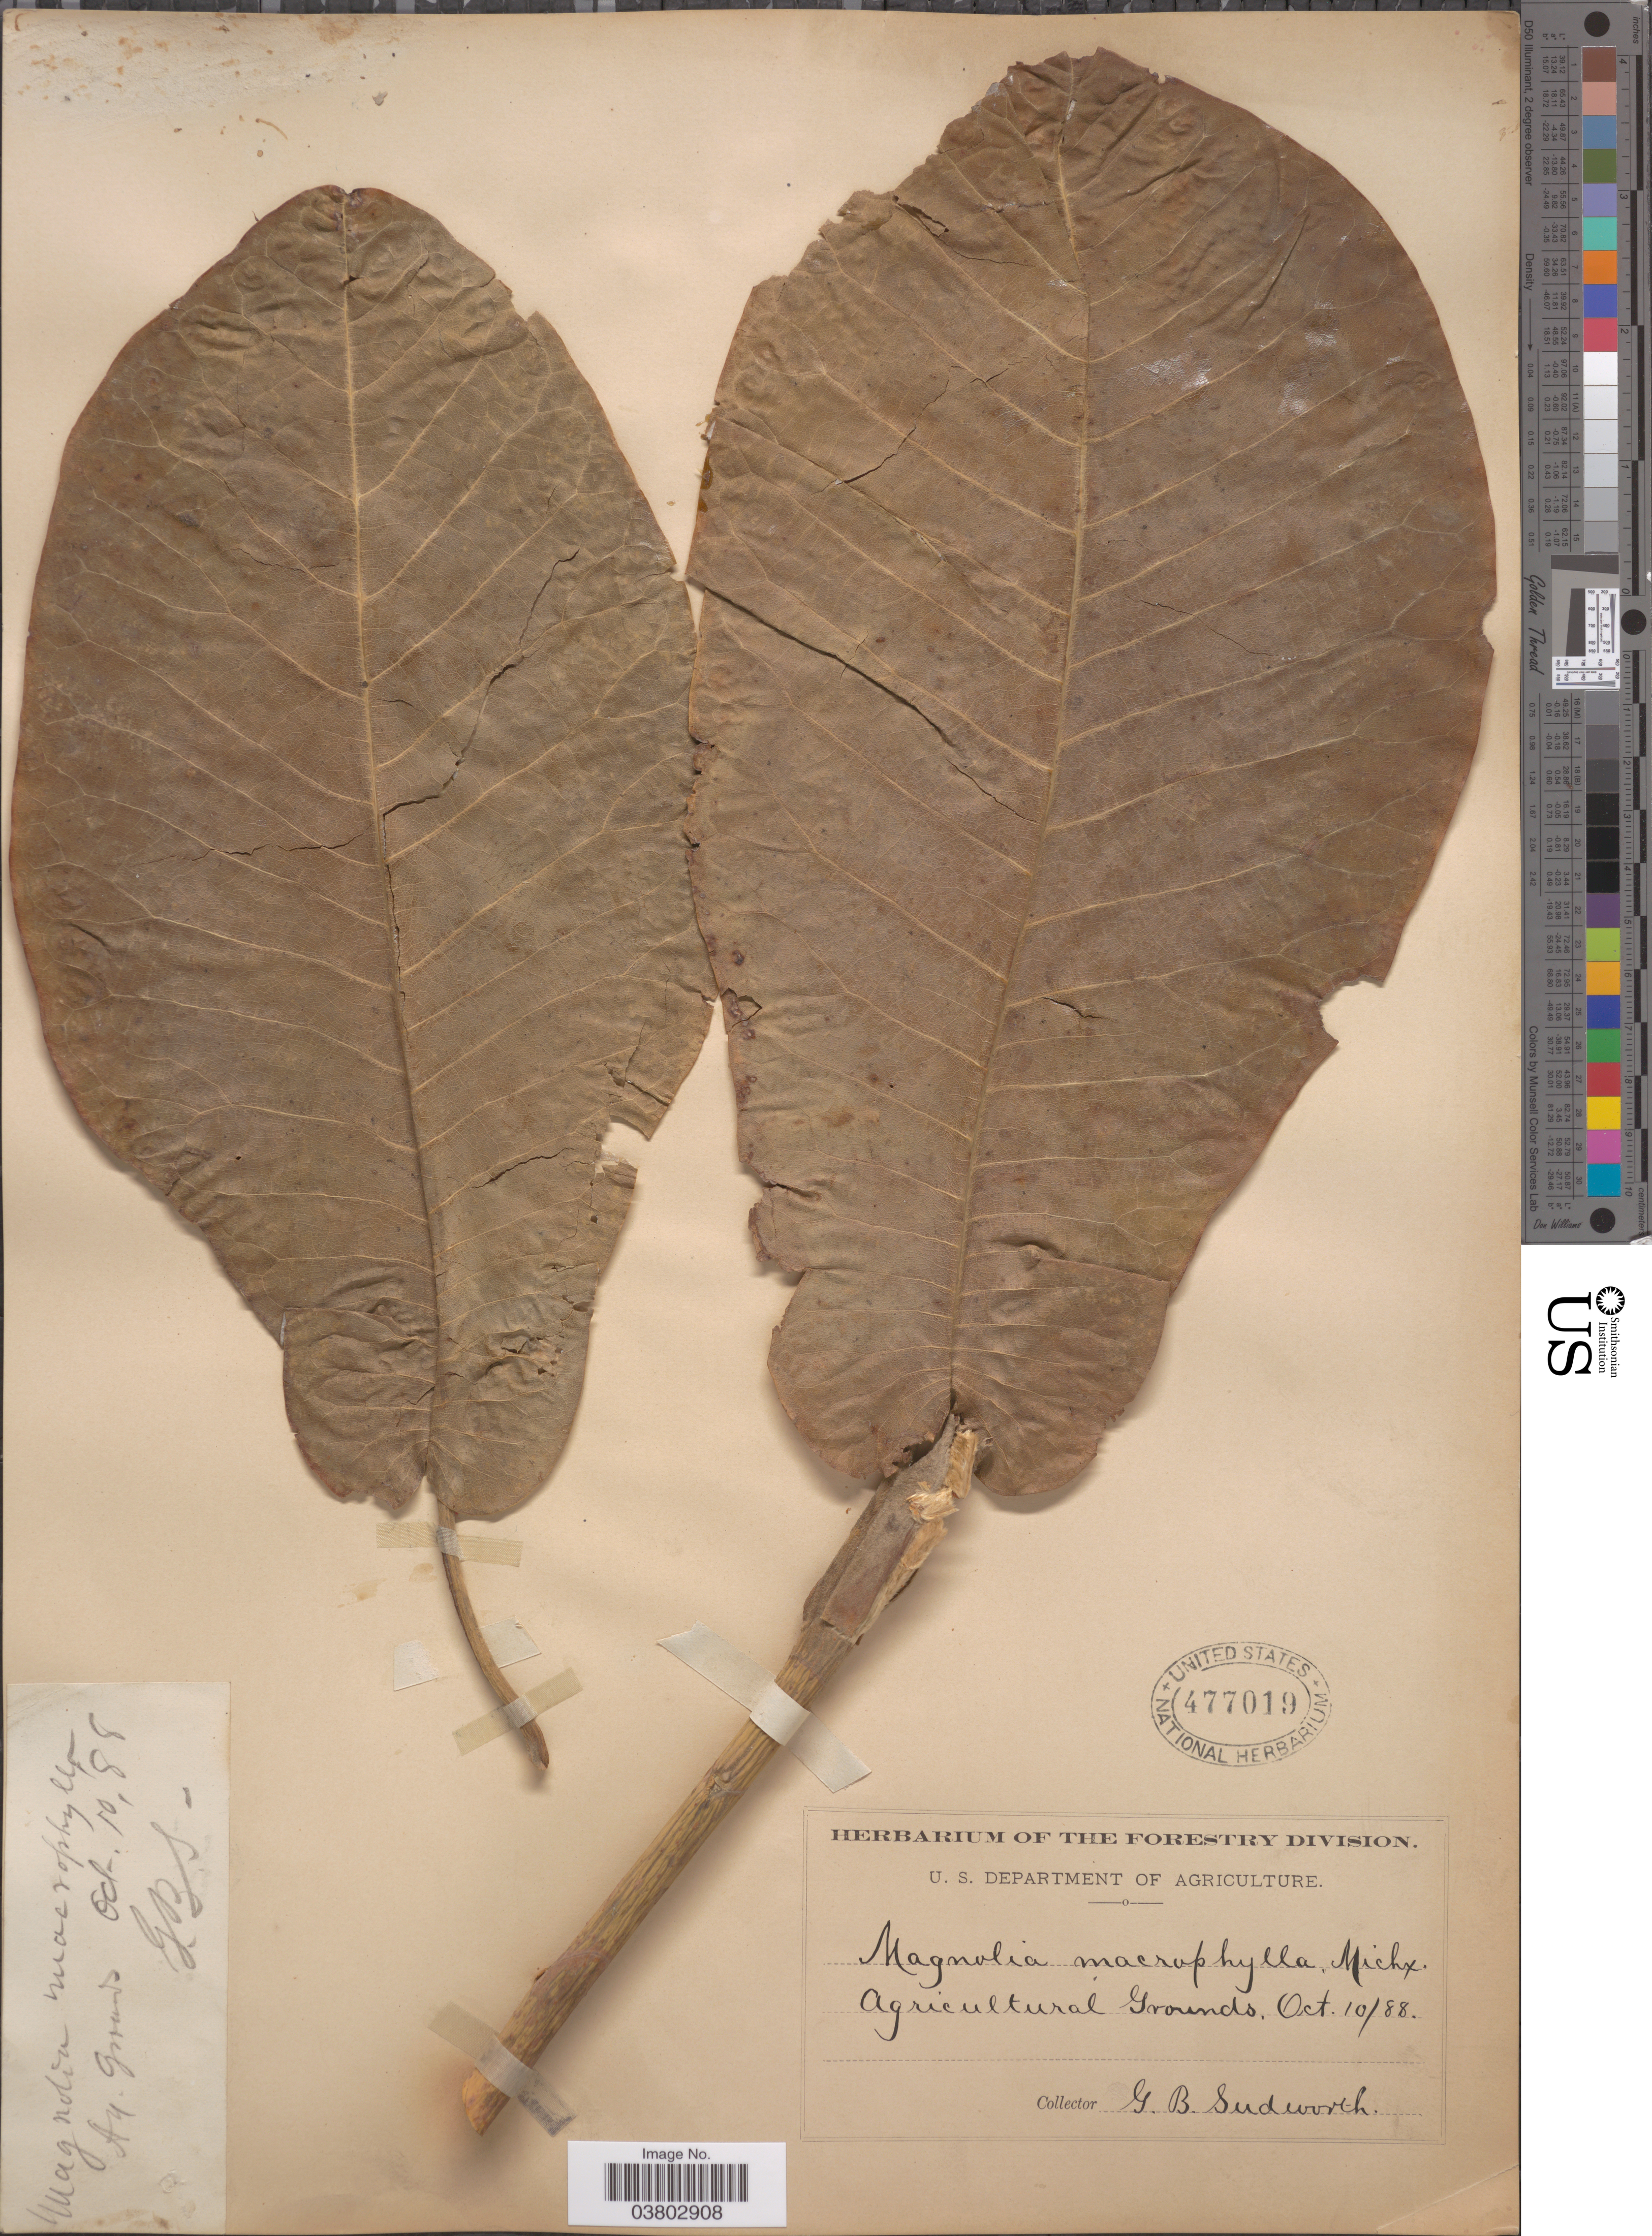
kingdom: Plantae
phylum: Tracheophyta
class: Magnoliopsida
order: Magnoliales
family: Magnoliaceae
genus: Magnolia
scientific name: Magnolia macrophylla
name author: Michx.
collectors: G. B. Sudworth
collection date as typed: Transcribed d/m/y: 10/10/88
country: United States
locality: Agricultural Grounds.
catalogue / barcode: US 477019